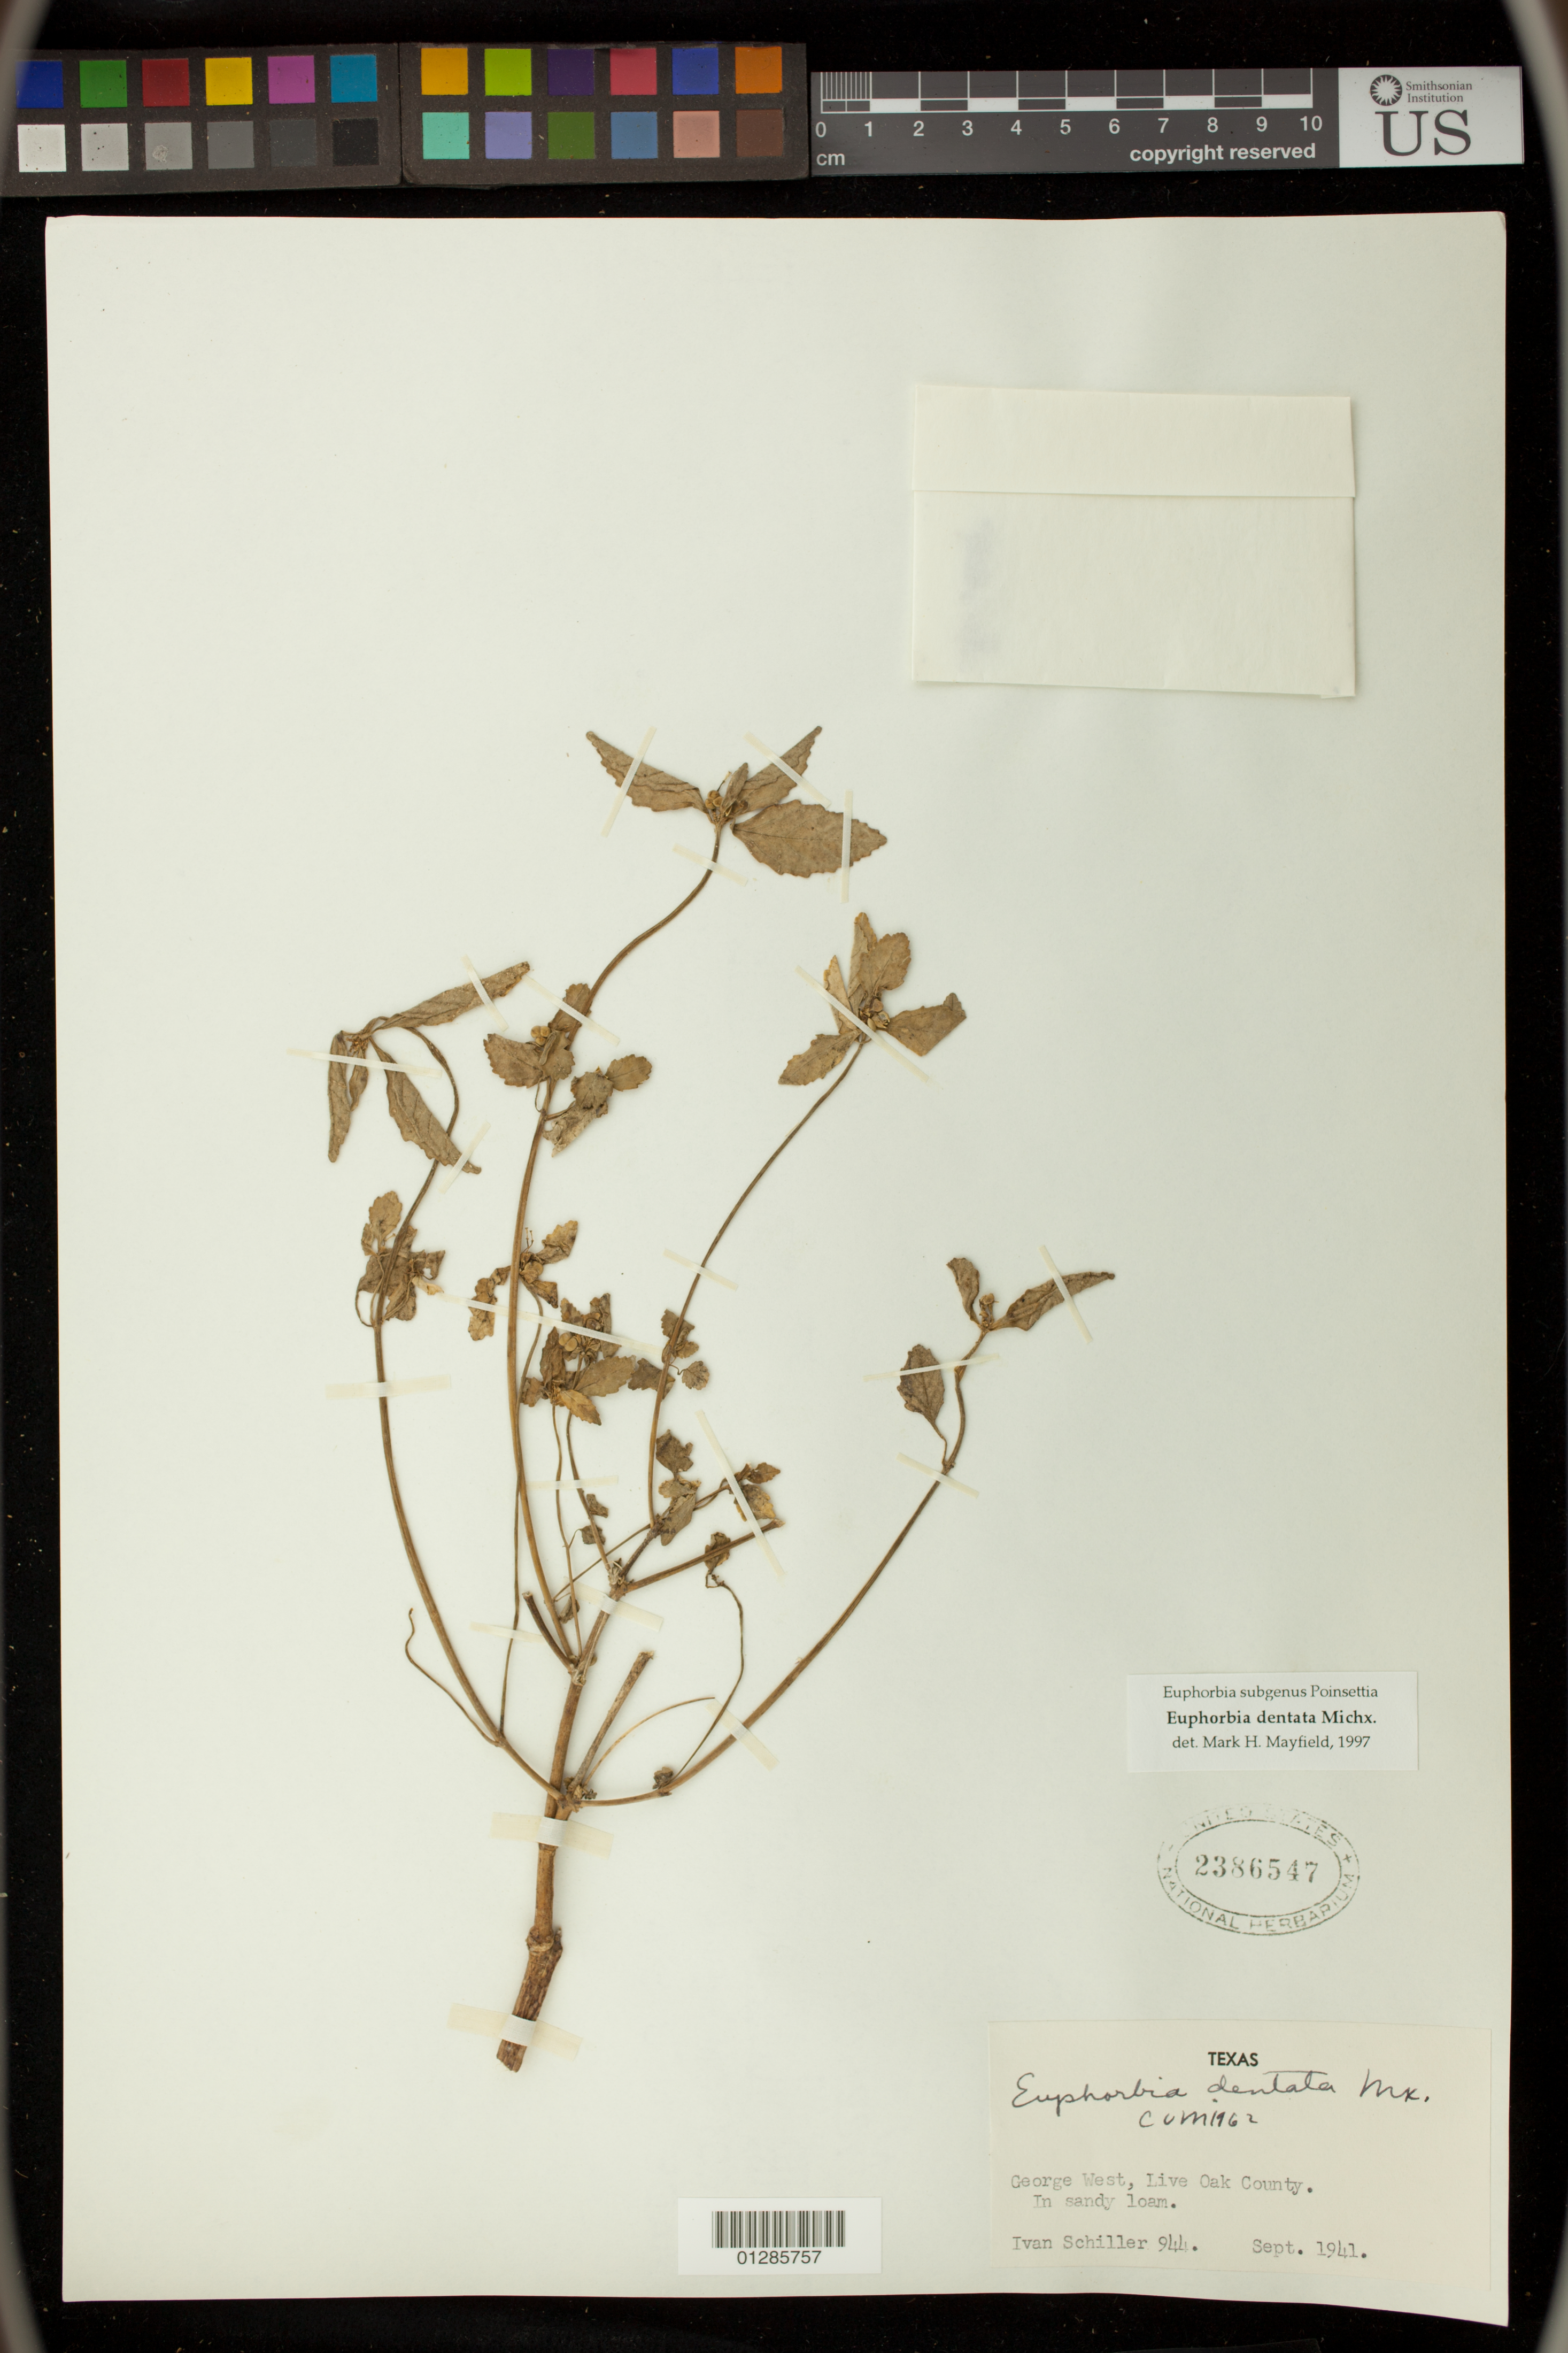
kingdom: Plantae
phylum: Tracheophyta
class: Magnoliopsida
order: Malpighiales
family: Euphorbiaceae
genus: Euphorbia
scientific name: Euphorbia dentata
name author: Michx.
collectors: I. Schiller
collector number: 944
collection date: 1941-09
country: United States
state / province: Texas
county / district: Live Oak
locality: George West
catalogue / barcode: US 2386547